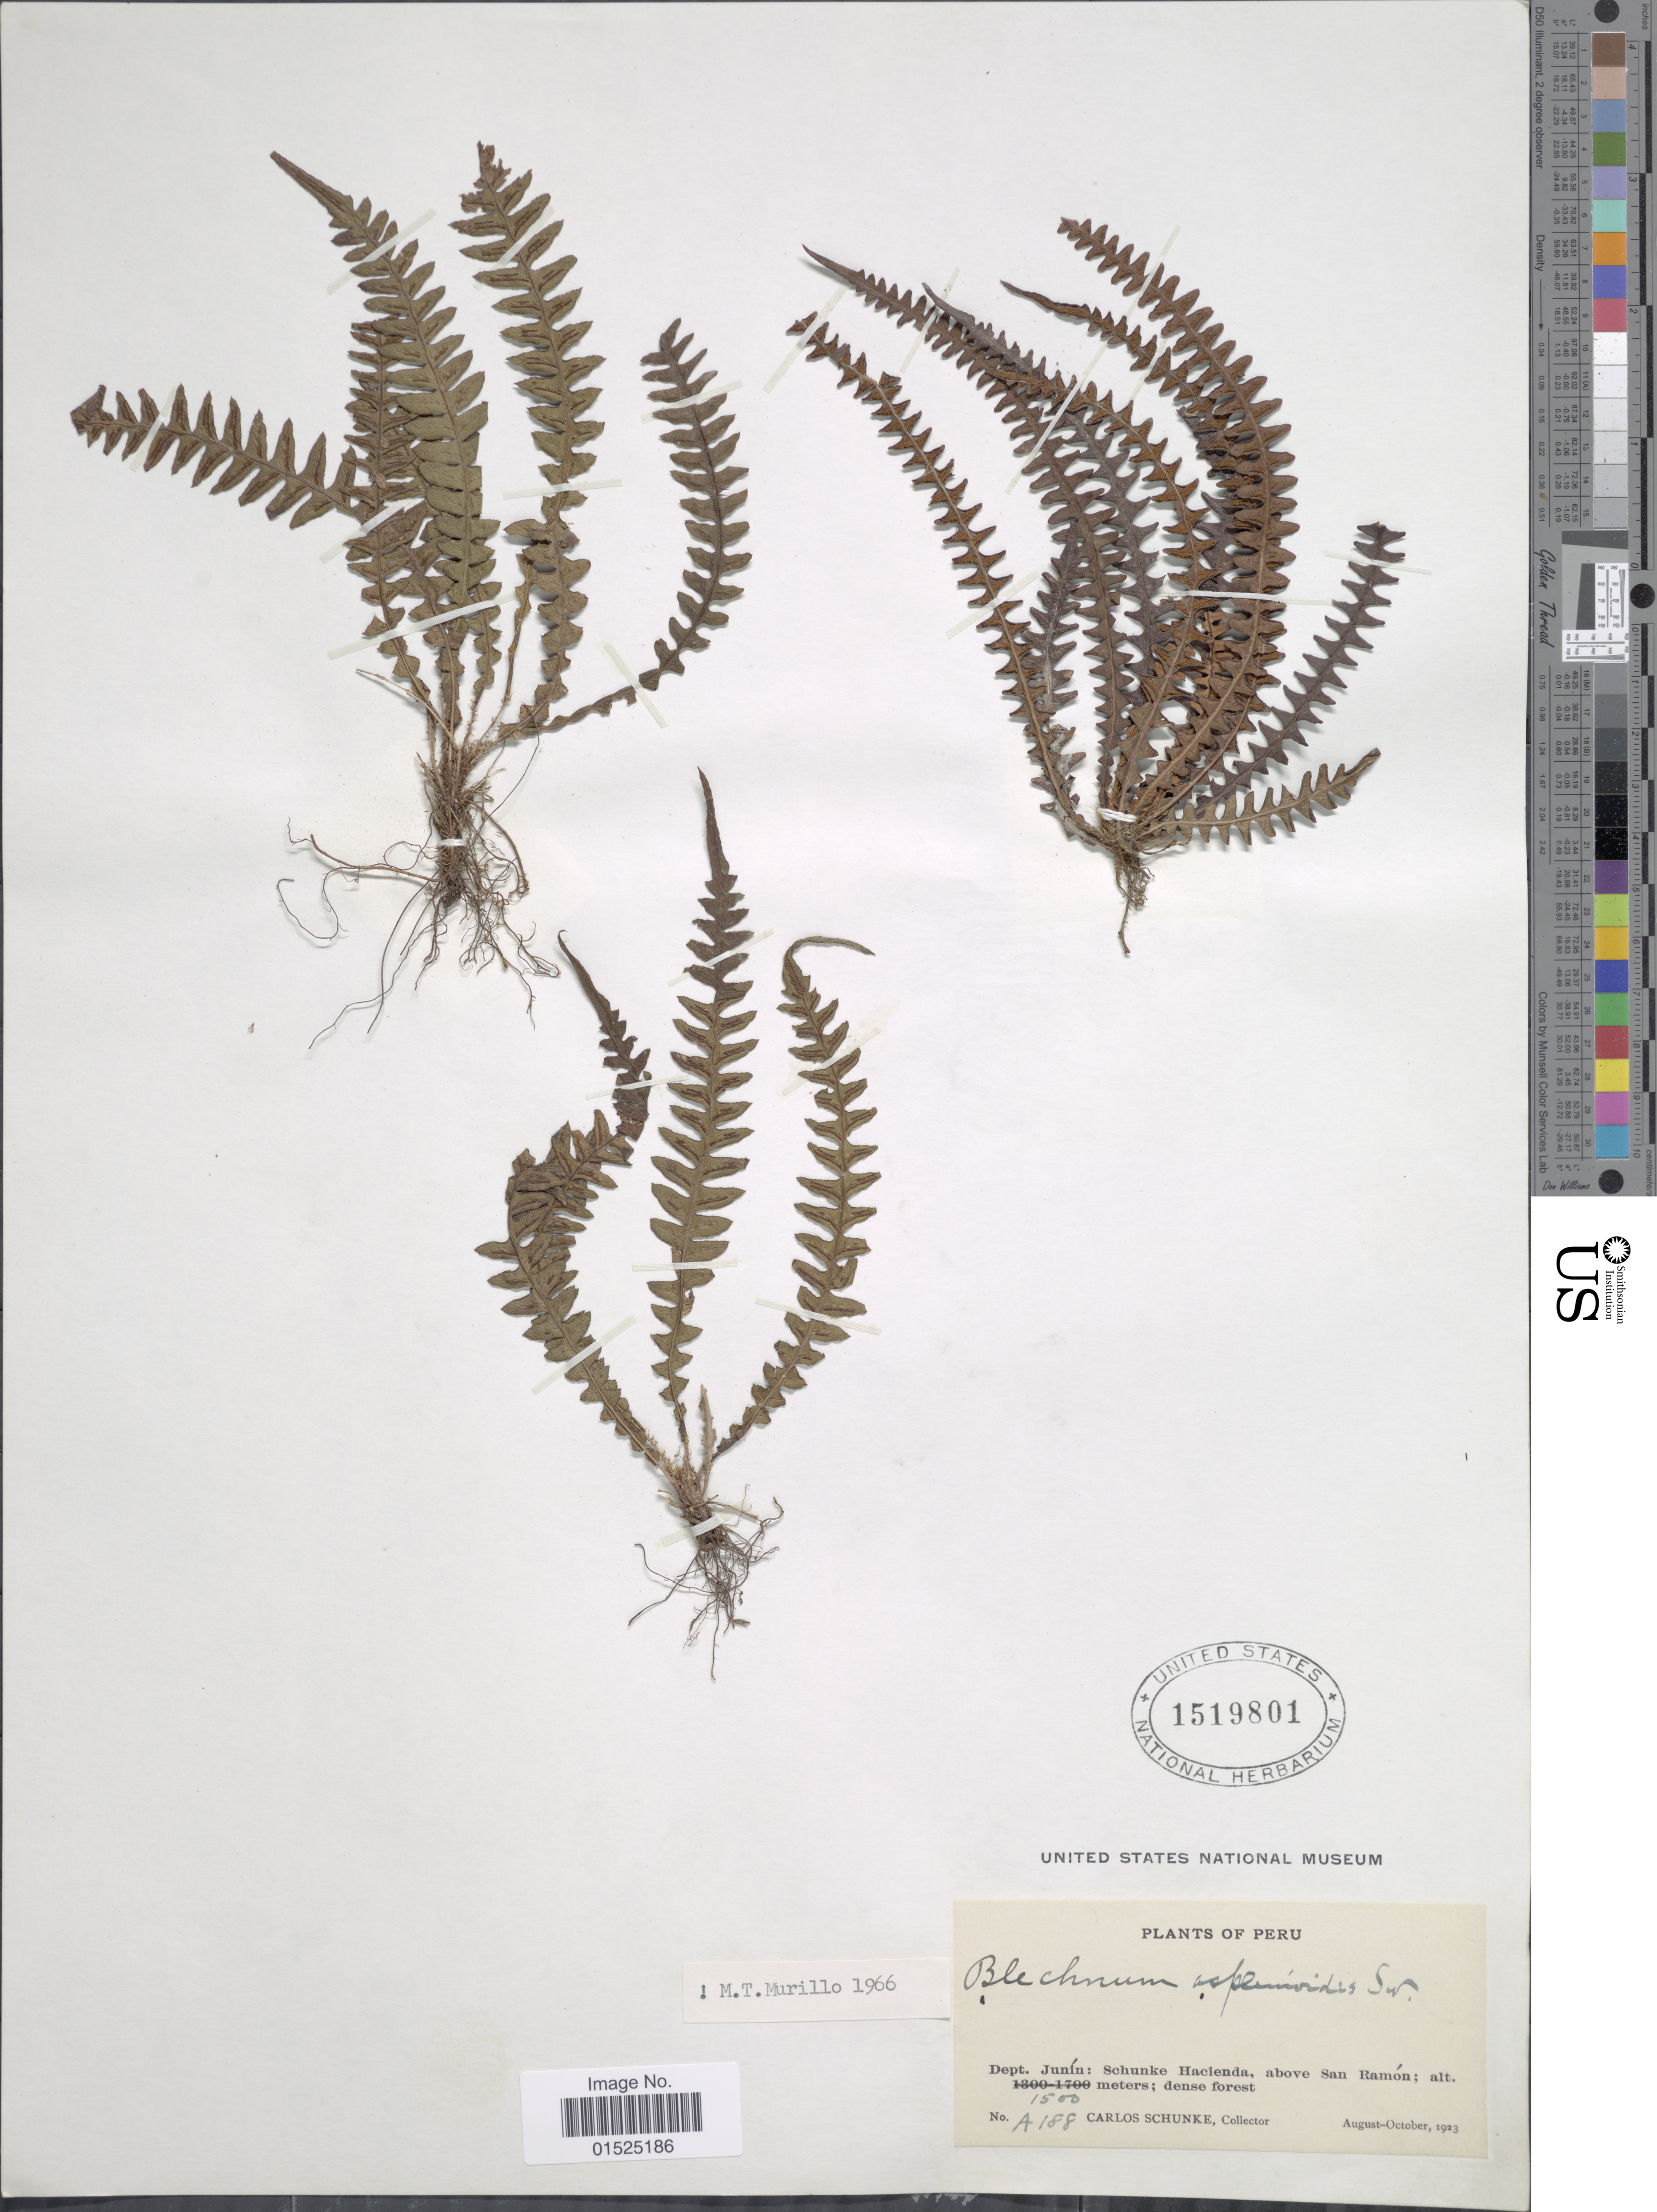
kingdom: Plantae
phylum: Tracheophyta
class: Polypodiopsida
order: Polypodiales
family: Blechnaceae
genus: Blechnum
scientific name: Blechnum asplenioides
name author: Sw.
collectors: C. Schunke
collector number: A188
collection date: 1923-08/1923-10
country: Peru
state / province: Junín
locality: Schunke Hacienda, above San Ramon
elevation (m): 1500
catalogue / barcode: US 1519801